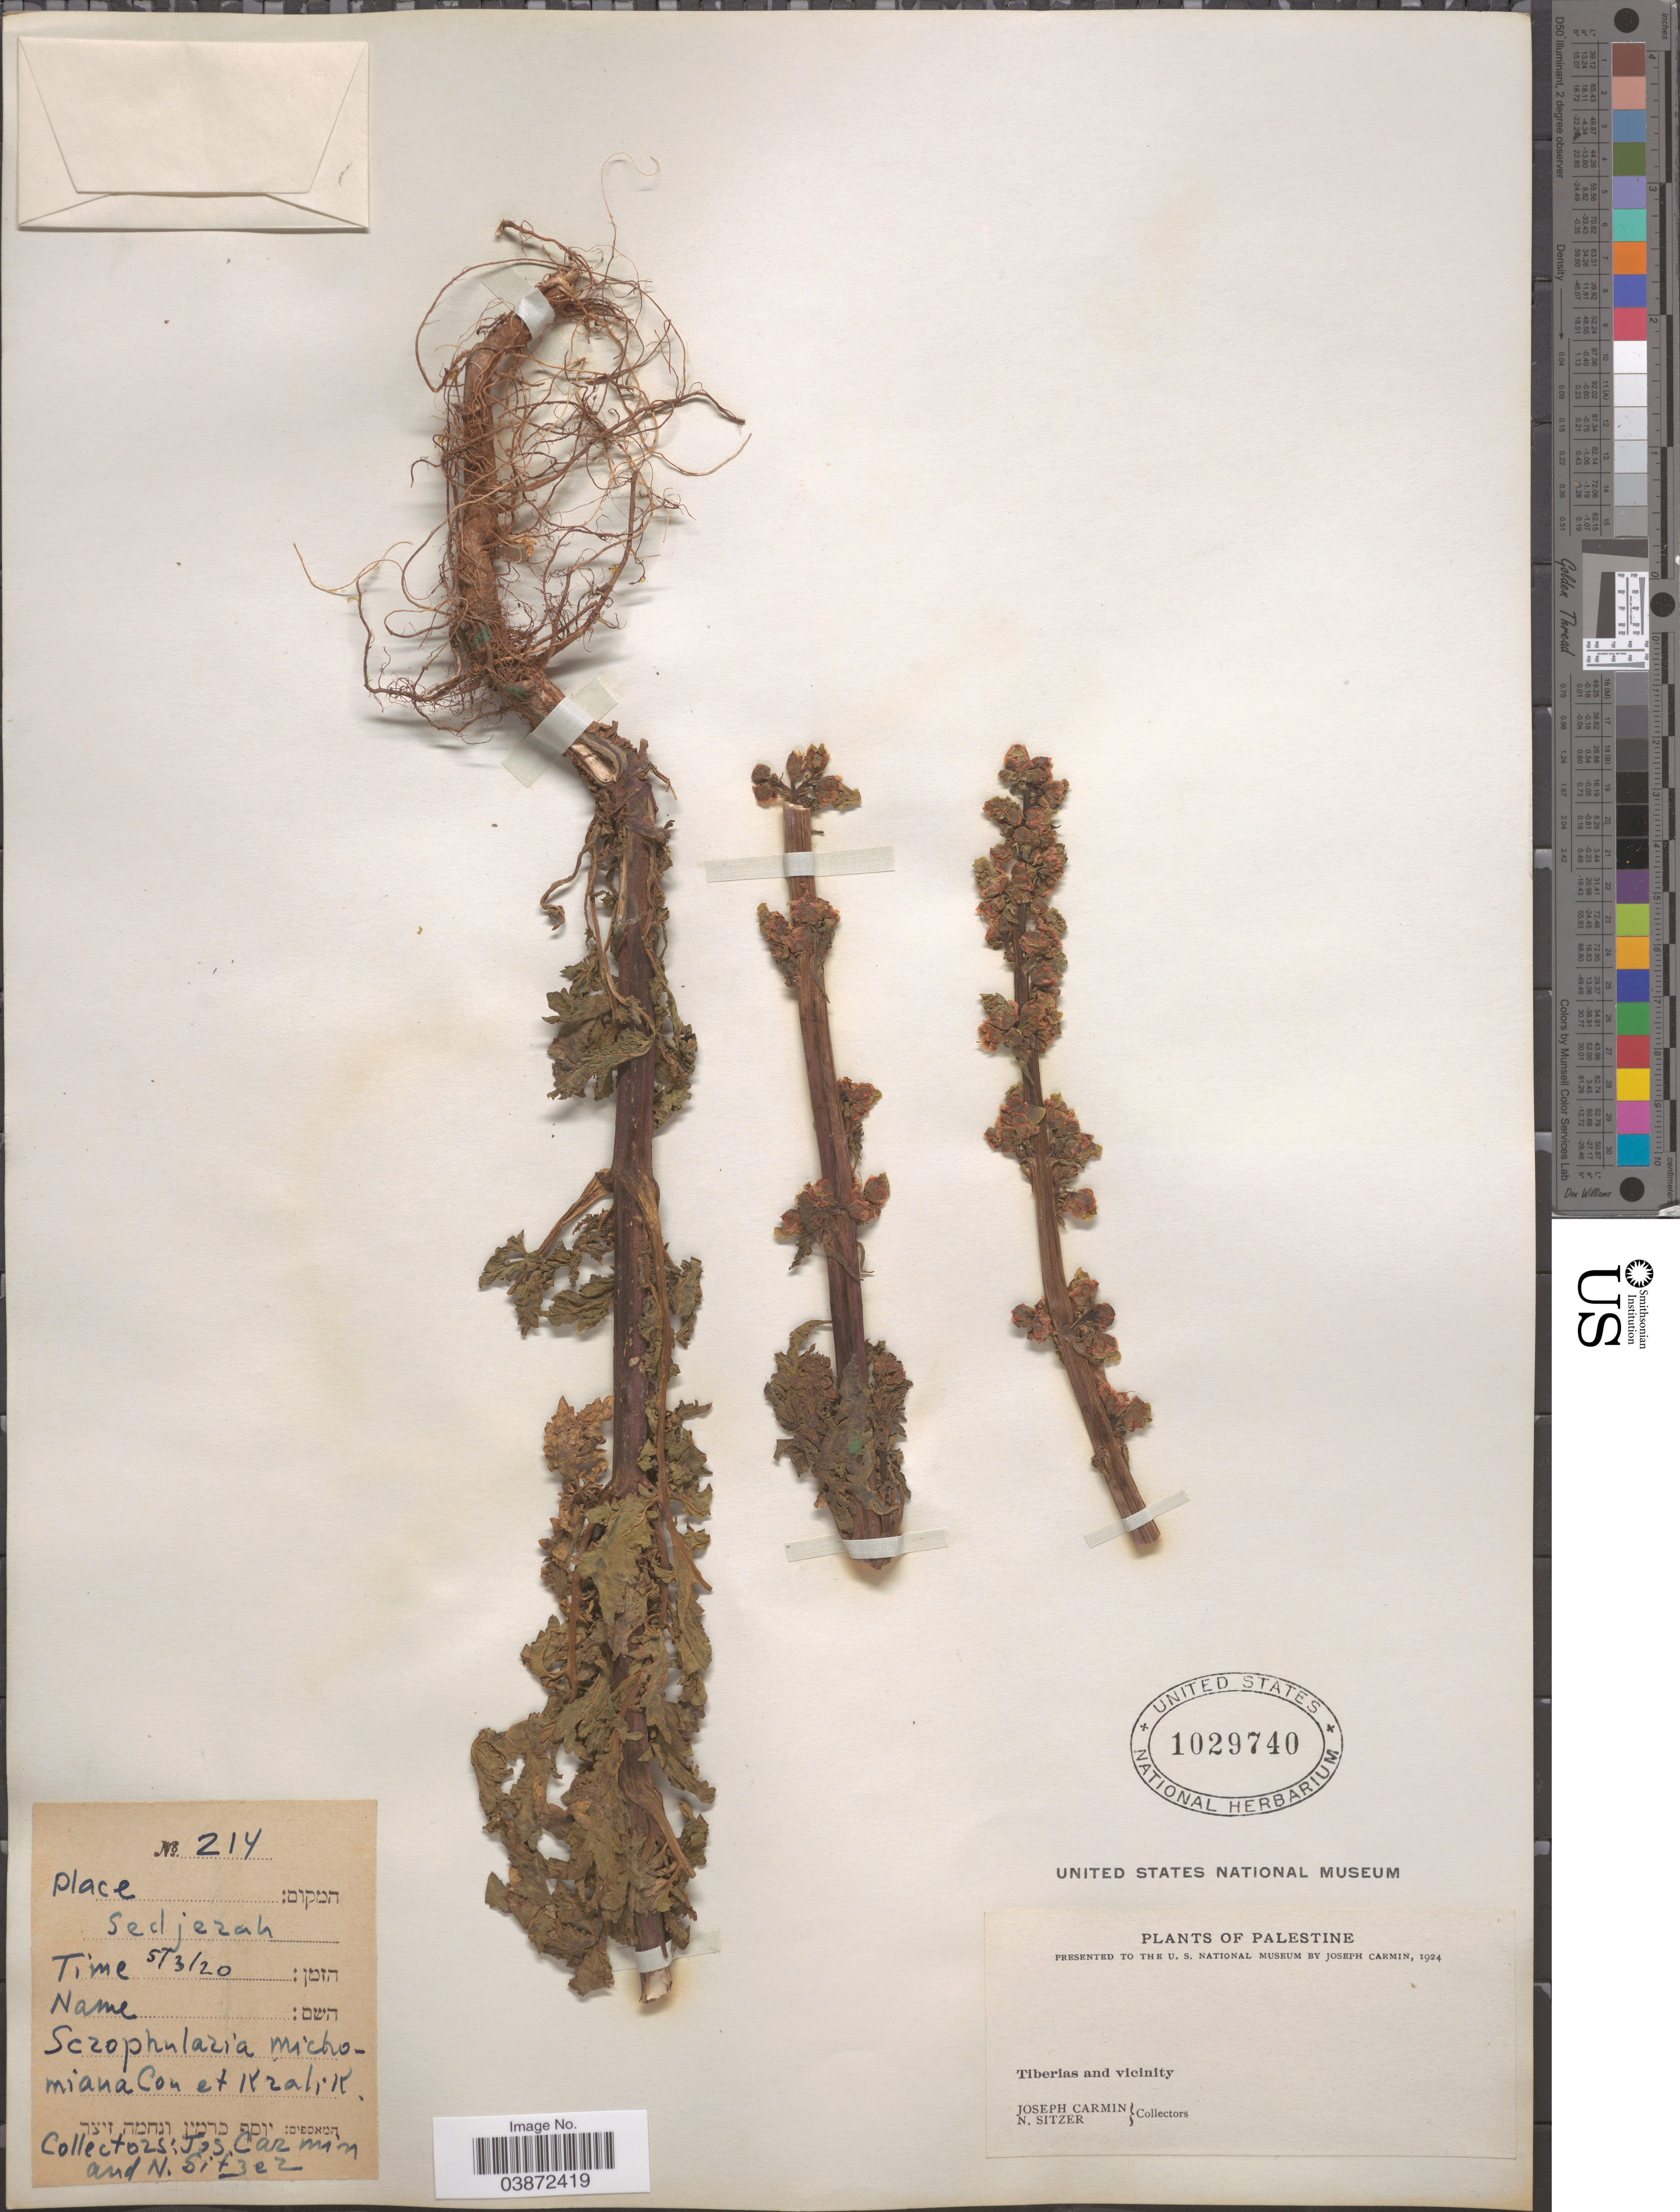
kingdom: Plantae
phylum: Tracheophyta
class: Magnoliopsida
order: Lamiales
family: Scrophulariaceae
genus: Scrophularia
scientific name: Scrophularia michoniana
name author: Coss. & Kralik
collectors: J. Carmin & N. Sitzer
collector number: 214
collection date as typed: Transcribed d/m/y: 5/3/20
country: Israel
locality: Palestine. Sedjerah. Tiberias and vicinity.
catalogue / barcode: US 1029740